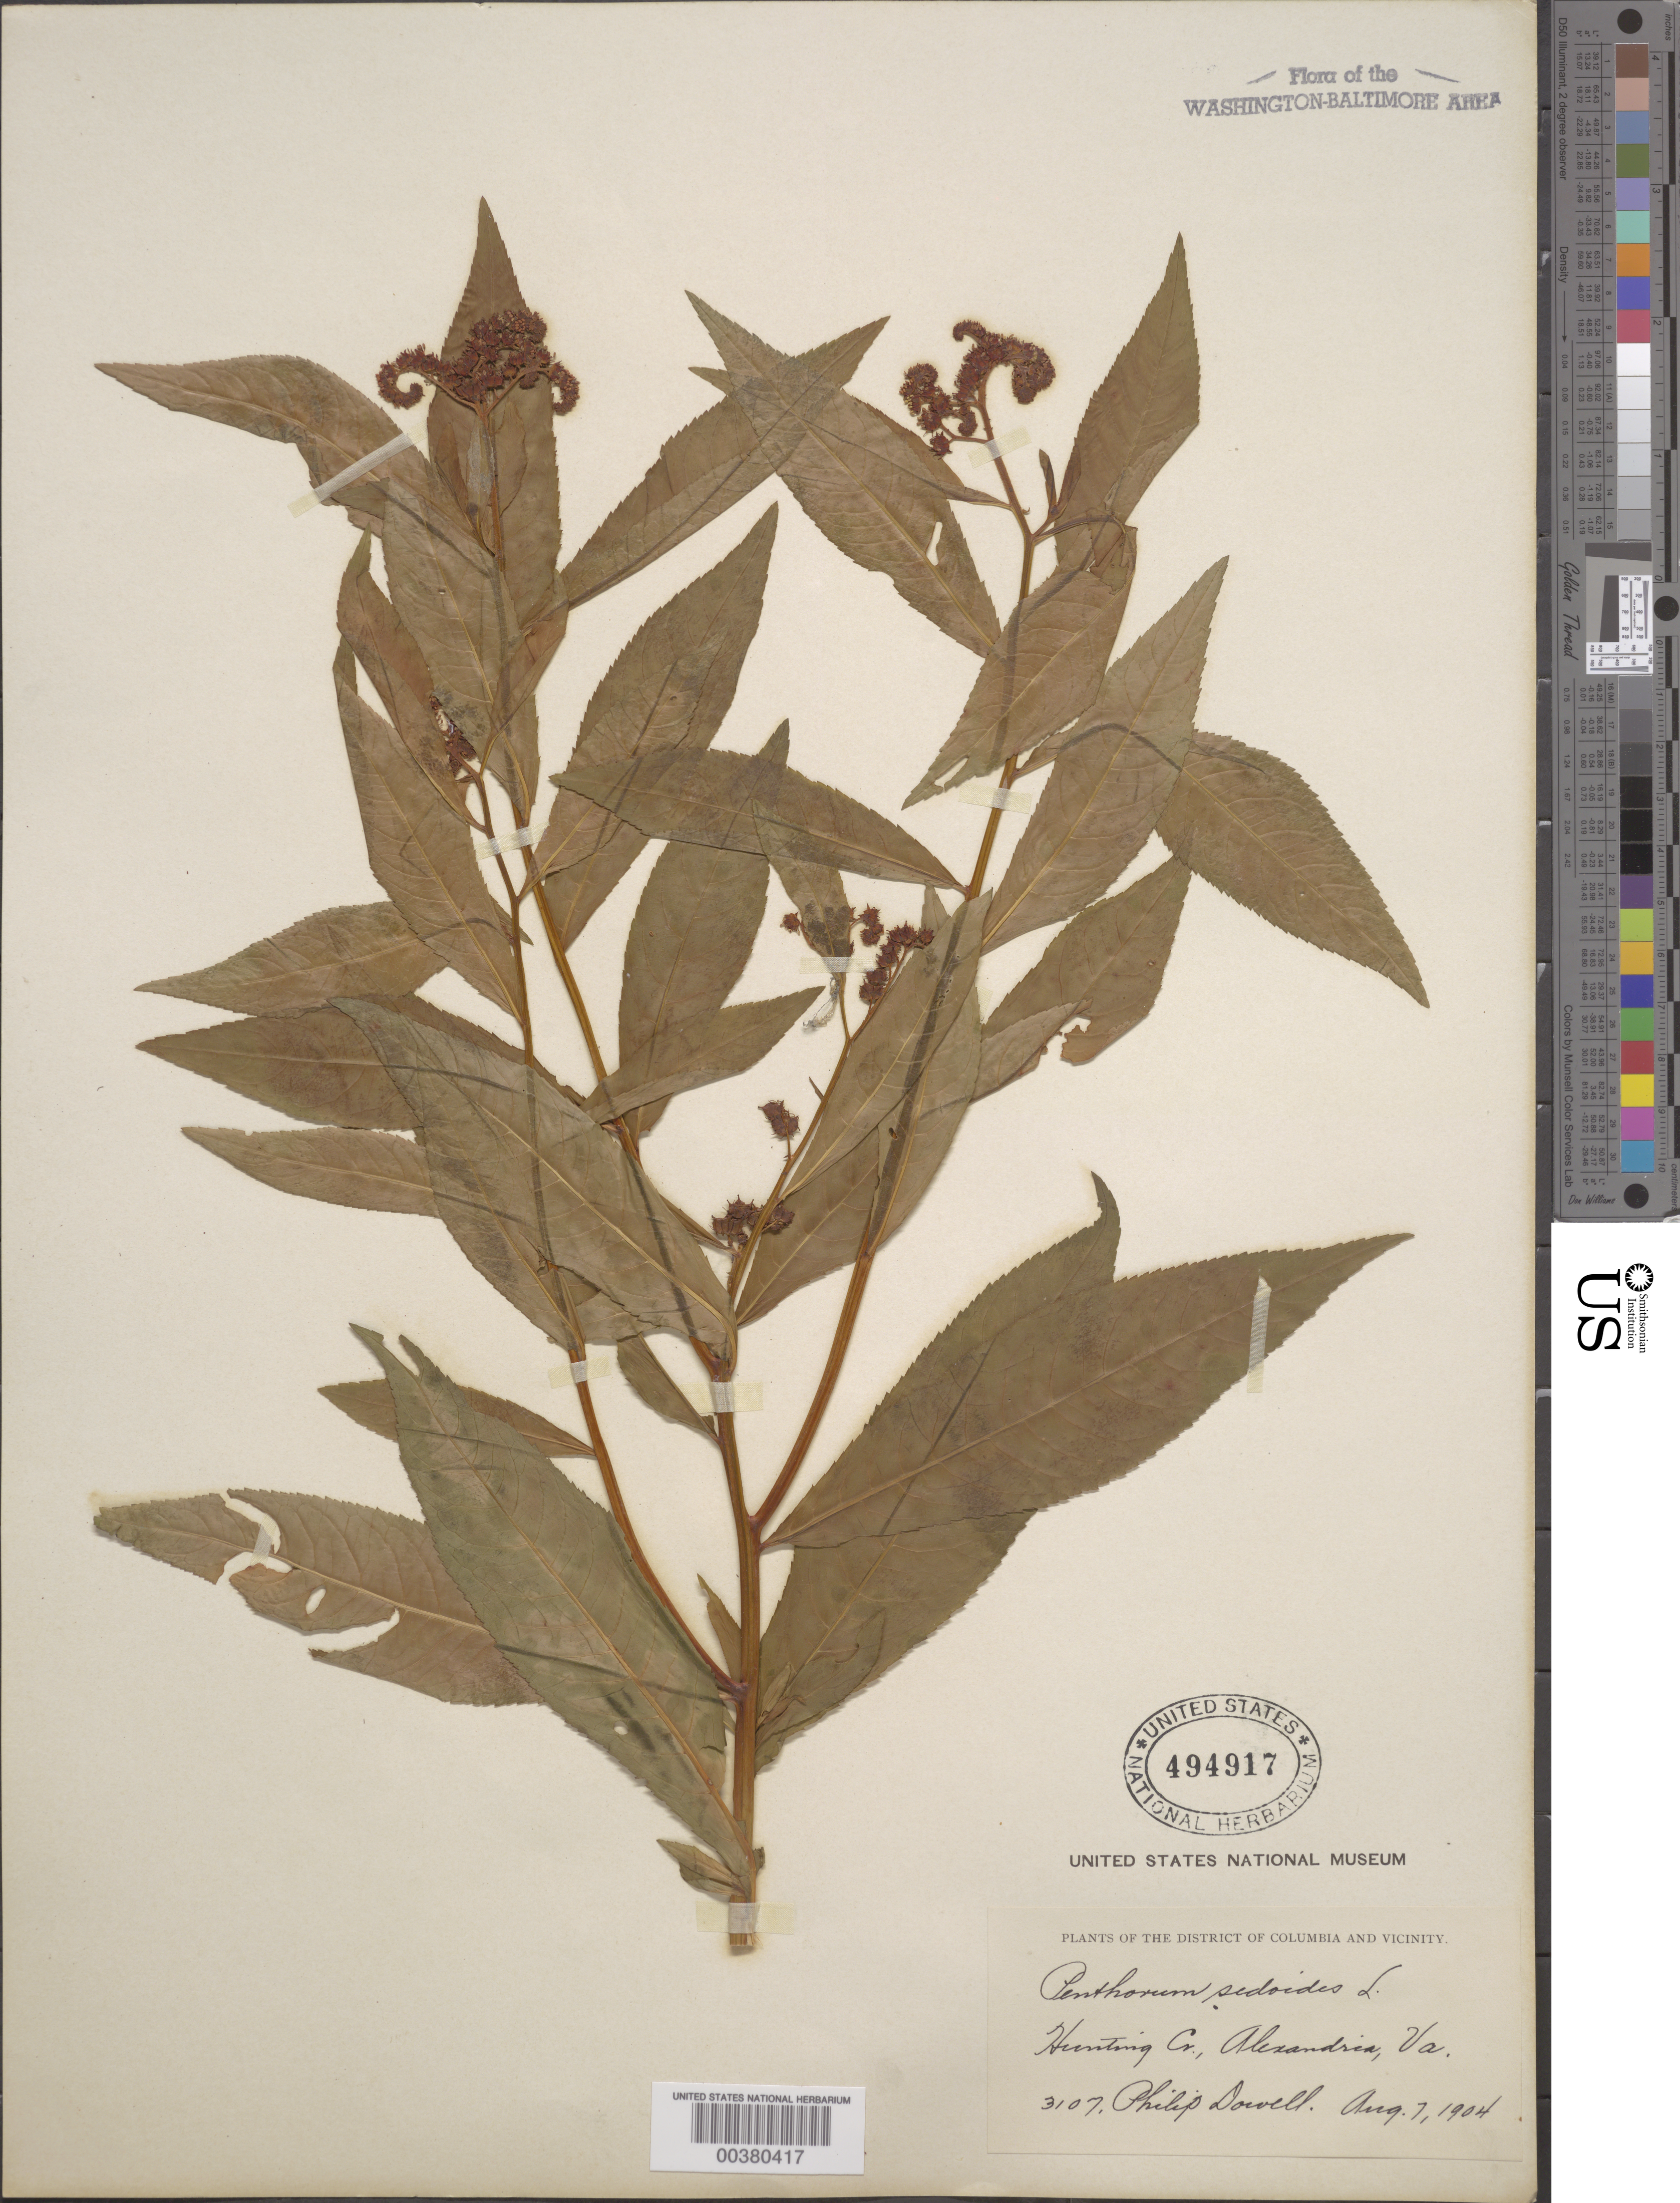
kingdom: Plantae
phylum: Tracheophyta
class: Magnoliopsida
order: Saxifragales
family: Penthoraceae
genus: Penthorum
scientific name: Penthorum sedoides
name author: L.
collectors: P. Dowell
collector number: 3107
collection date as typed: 07 Aug 1904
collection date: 1904-08-07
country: United States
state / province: Virginia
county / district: Fairfax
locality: Hunting Creek, Alexandria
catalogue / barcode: US 494917